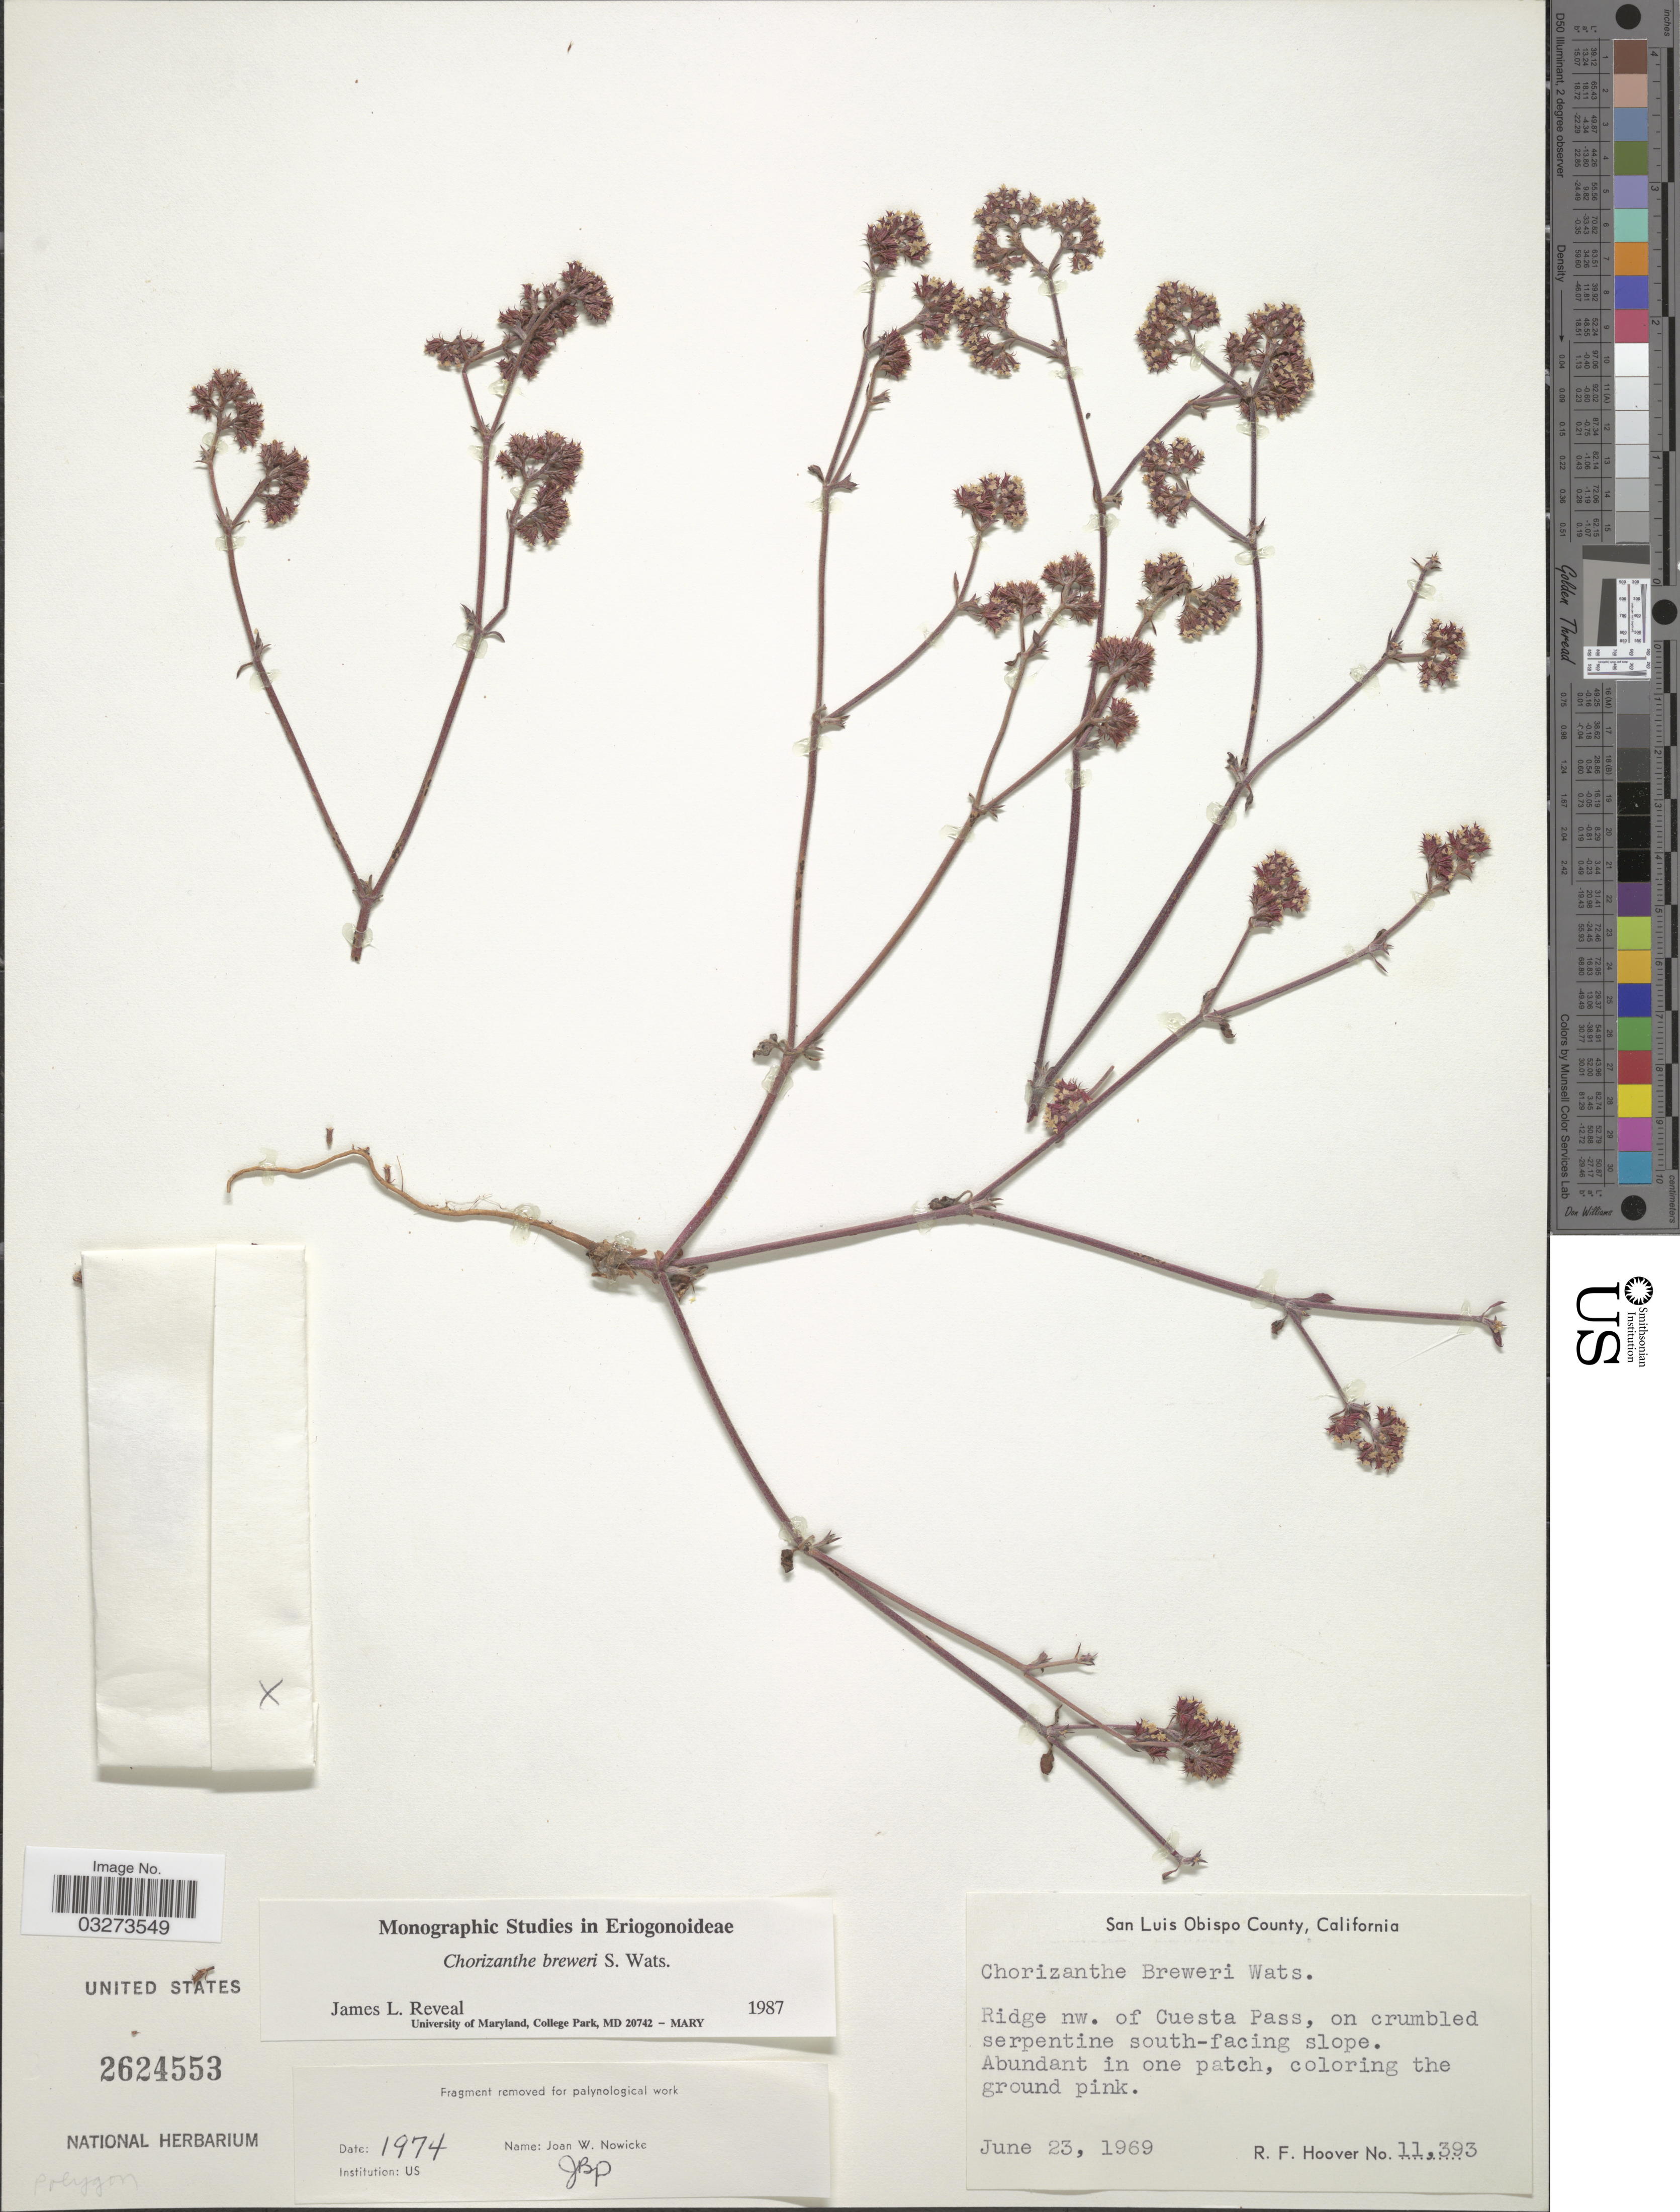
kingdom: Plantae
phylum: Tracheophyta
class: Magnoliopsida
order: Caryophyllales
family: Polygonaceae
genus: Chorizanthe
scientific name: Chorizanthe breweri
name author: S. Watson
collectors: R. F. Hoover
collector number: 11393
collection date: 1969-06-23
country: United States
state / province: California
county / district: San Luis Obispo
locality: San Luis Obispo County. Ridge nw. of Cuesta Pass, on crumbled serpentine south-facing slope.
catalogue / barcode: US 2624553